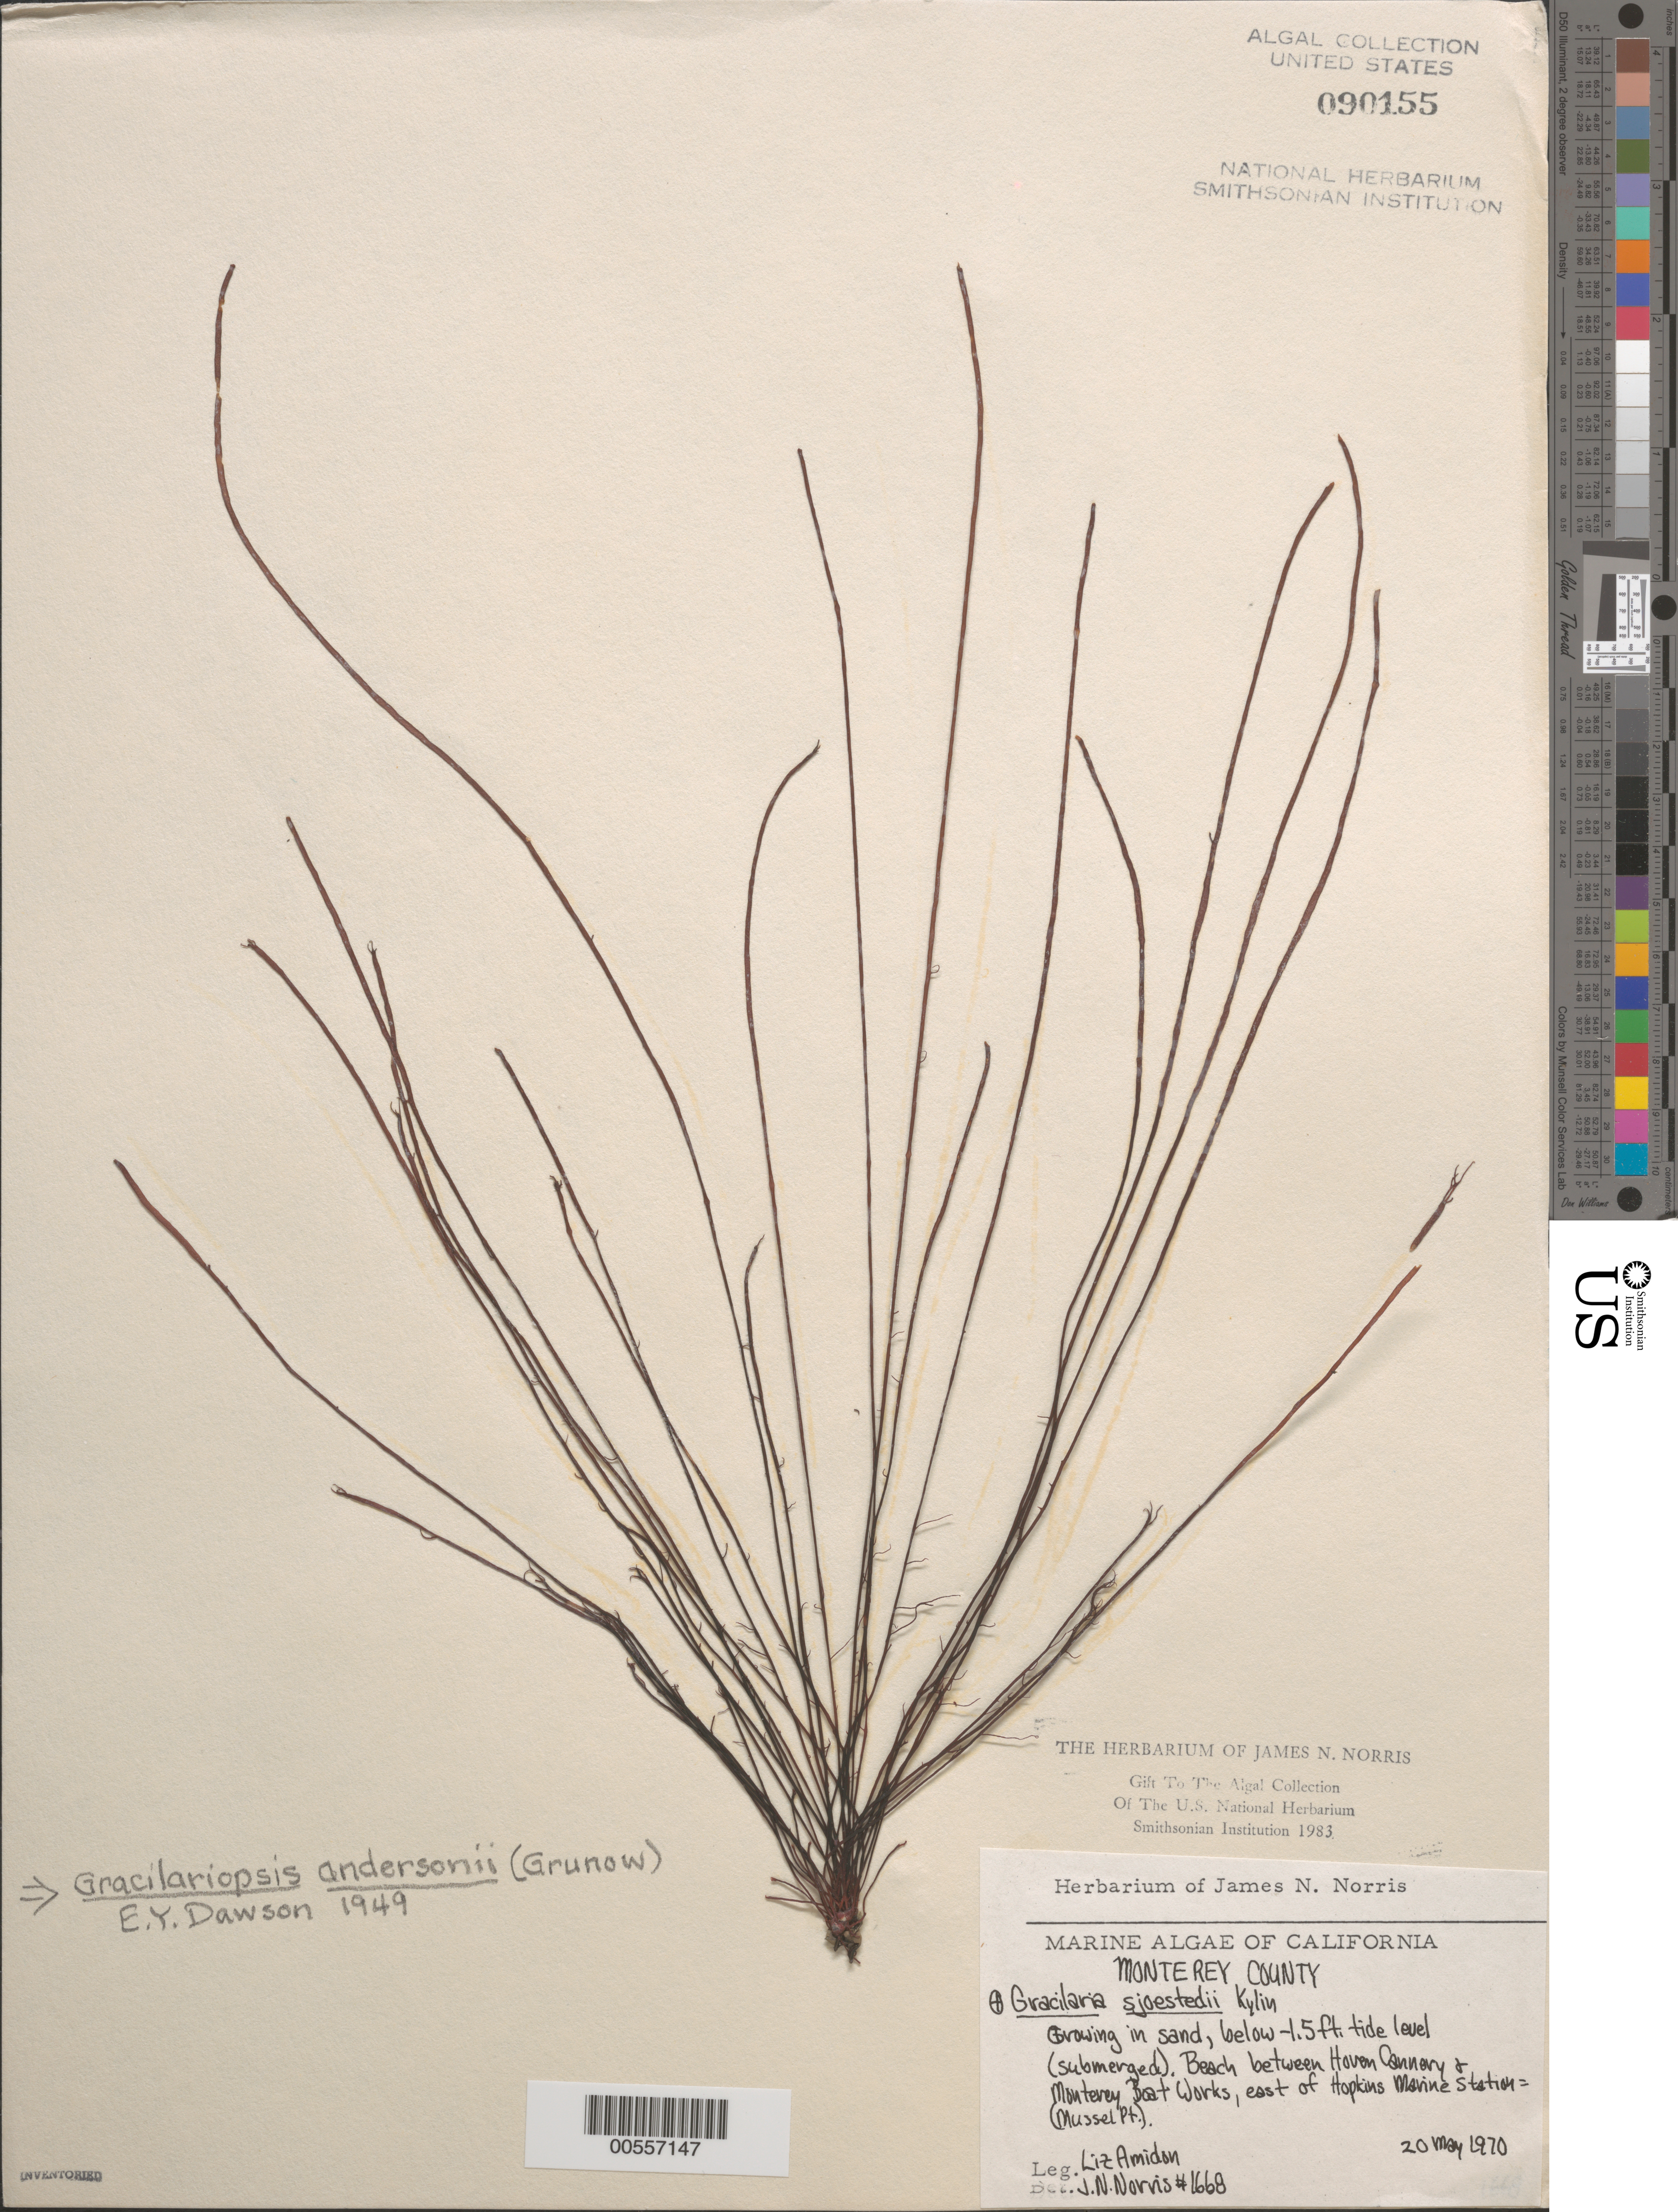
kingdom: Plantae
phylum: Rhodophyta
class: Florideophyceae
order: Gracilariales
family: Gracilariaceae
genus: Gracilariopsis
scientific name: Gracilariopsis andersonii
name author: (Grunow) E.Y. Dawson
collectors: E. Amidon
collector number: JN-1668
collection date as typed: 20 May 1970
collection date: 1970-05-20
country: United States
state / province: California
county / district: Monterey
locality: Mussel Point, east of Hopkins Marine Station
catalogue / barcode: US 90155